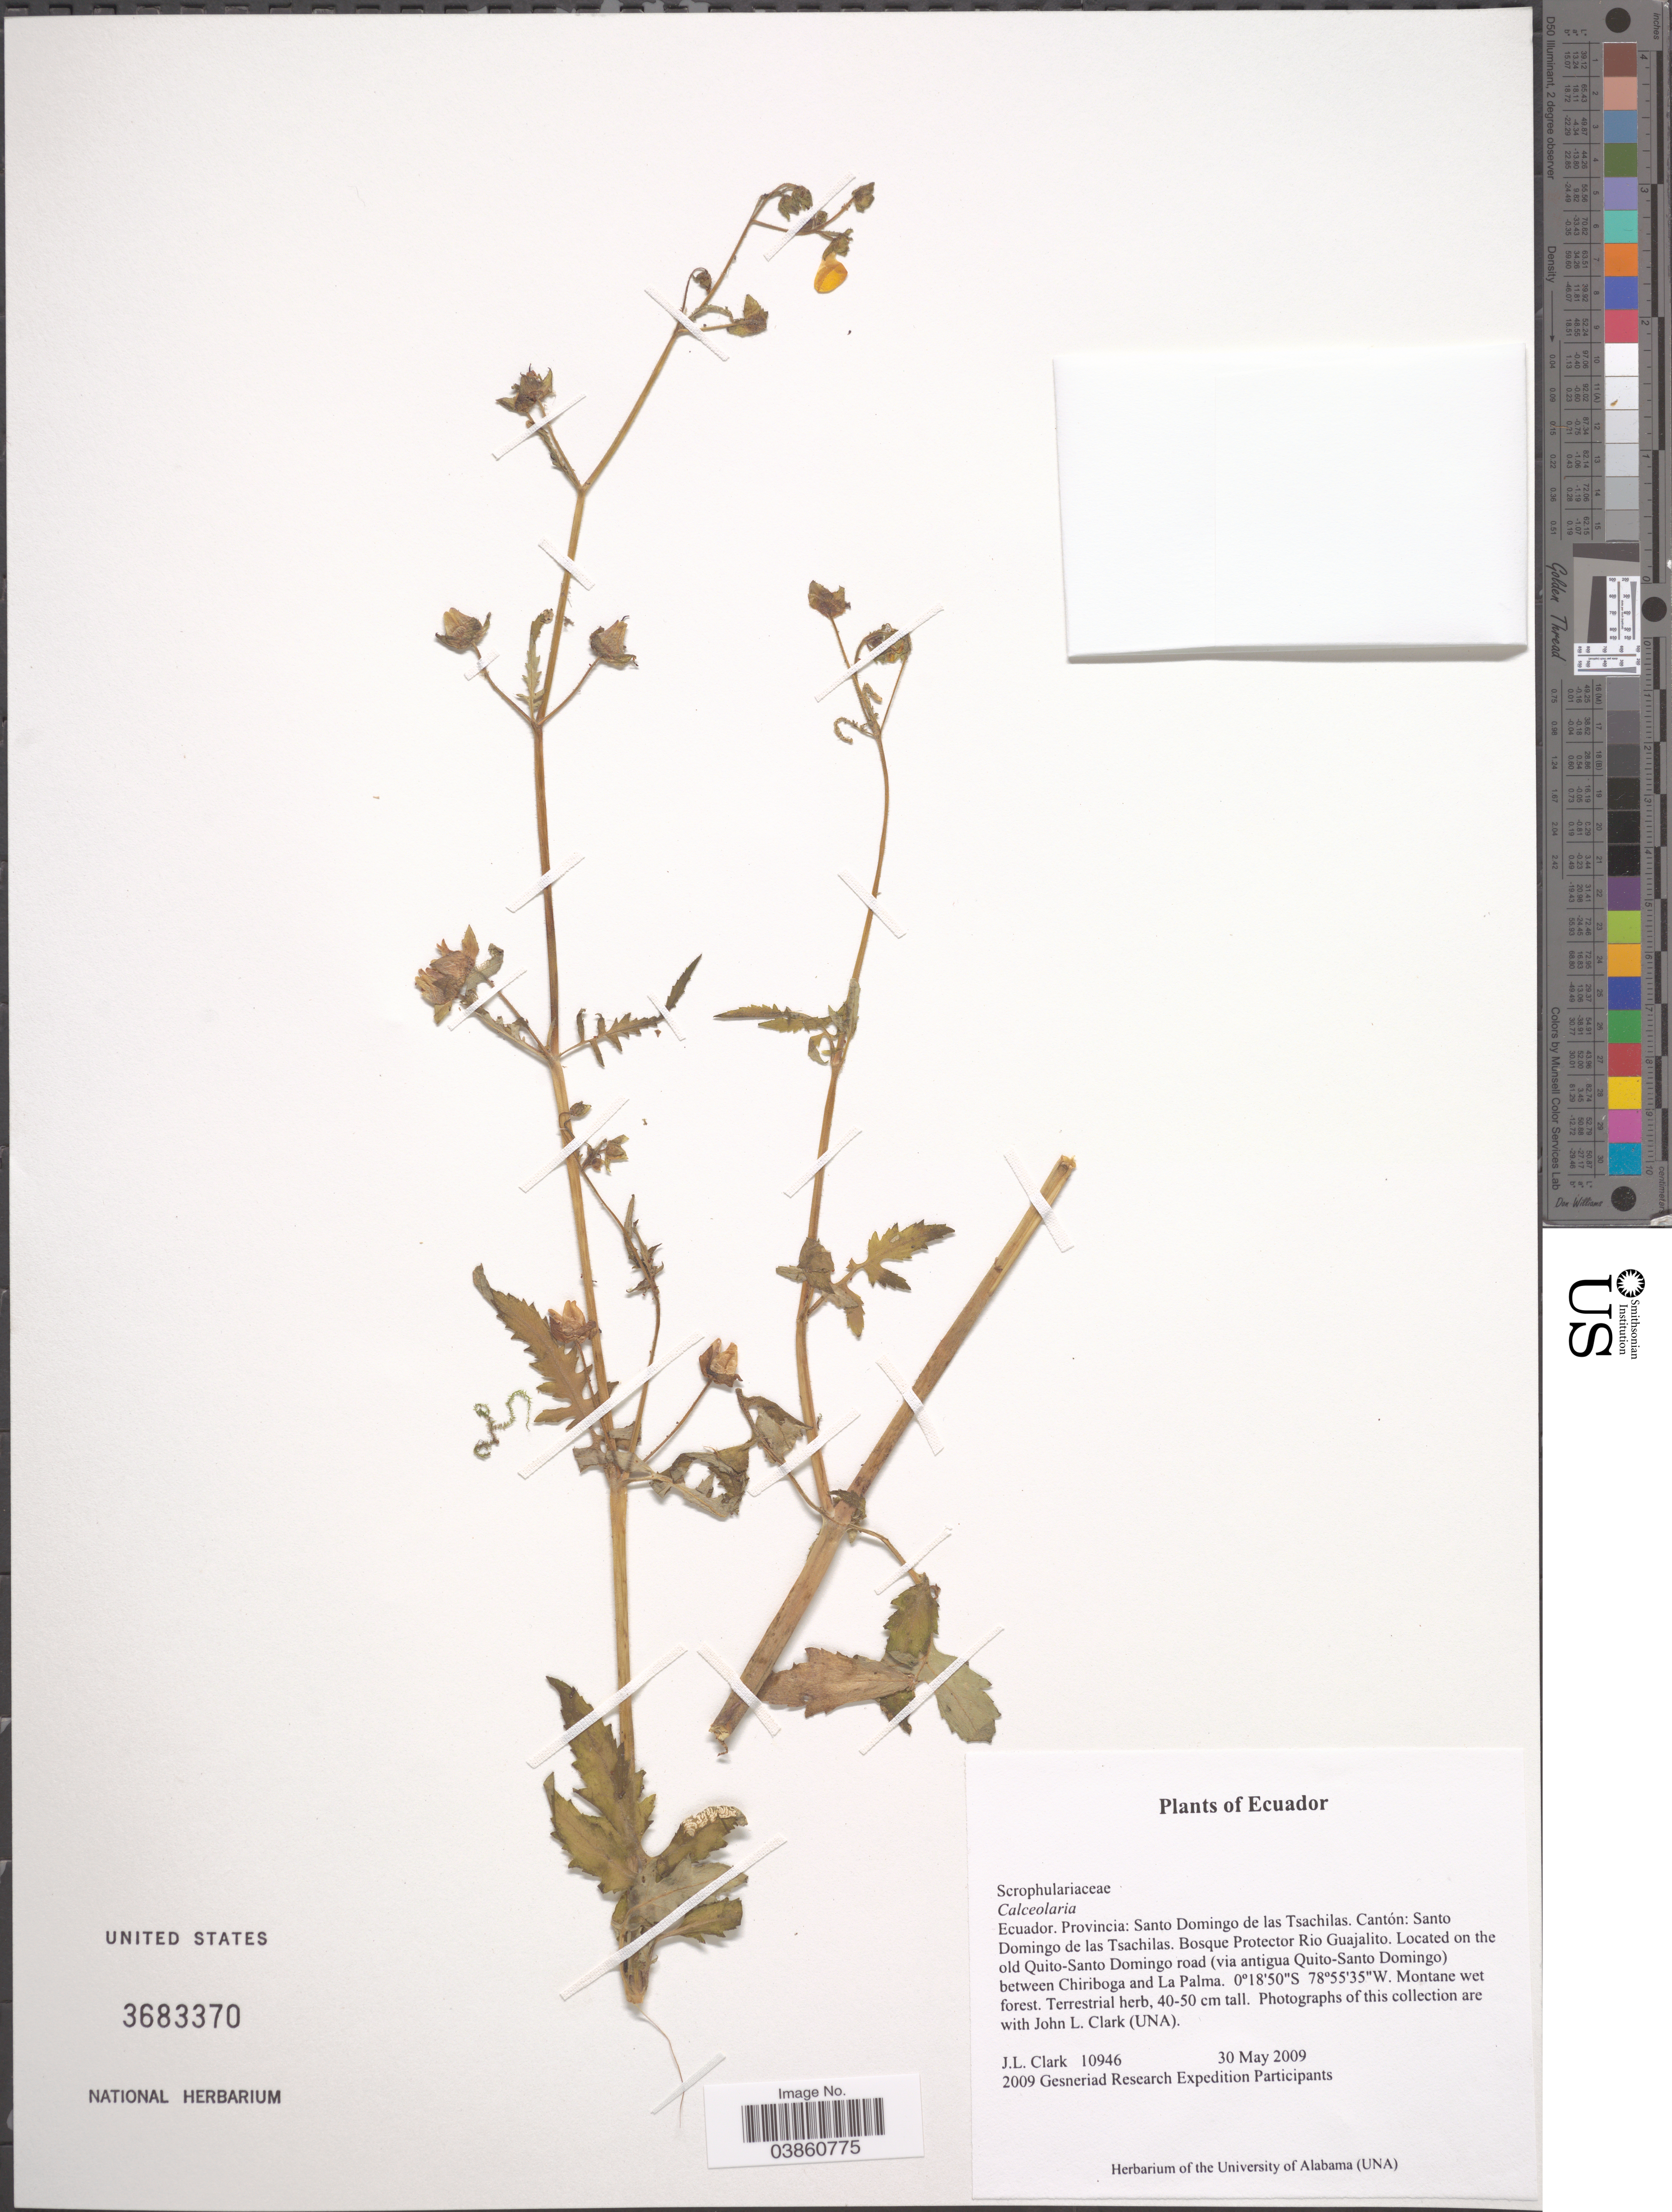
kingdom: Plantae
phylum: Tracheophyta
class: Magnoliopsida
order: Lamiales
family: Calceolariaceae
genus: Calceolaria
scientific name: Calceolaria sp.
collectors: J. L. Clark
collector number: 10946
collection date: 2009-05-30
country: Ecuador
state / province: Tsáchilas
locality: Santo Domingo de las Tsachilas. Cantón: Santo Domingo de las Tsachilas. Bosque Protector Rio Guajalito. Located on the old Quito-Santo Domingo road (via antigua Quito-Santo Domingo) between Chiriboga and La Palma.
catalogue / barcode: US 3683370